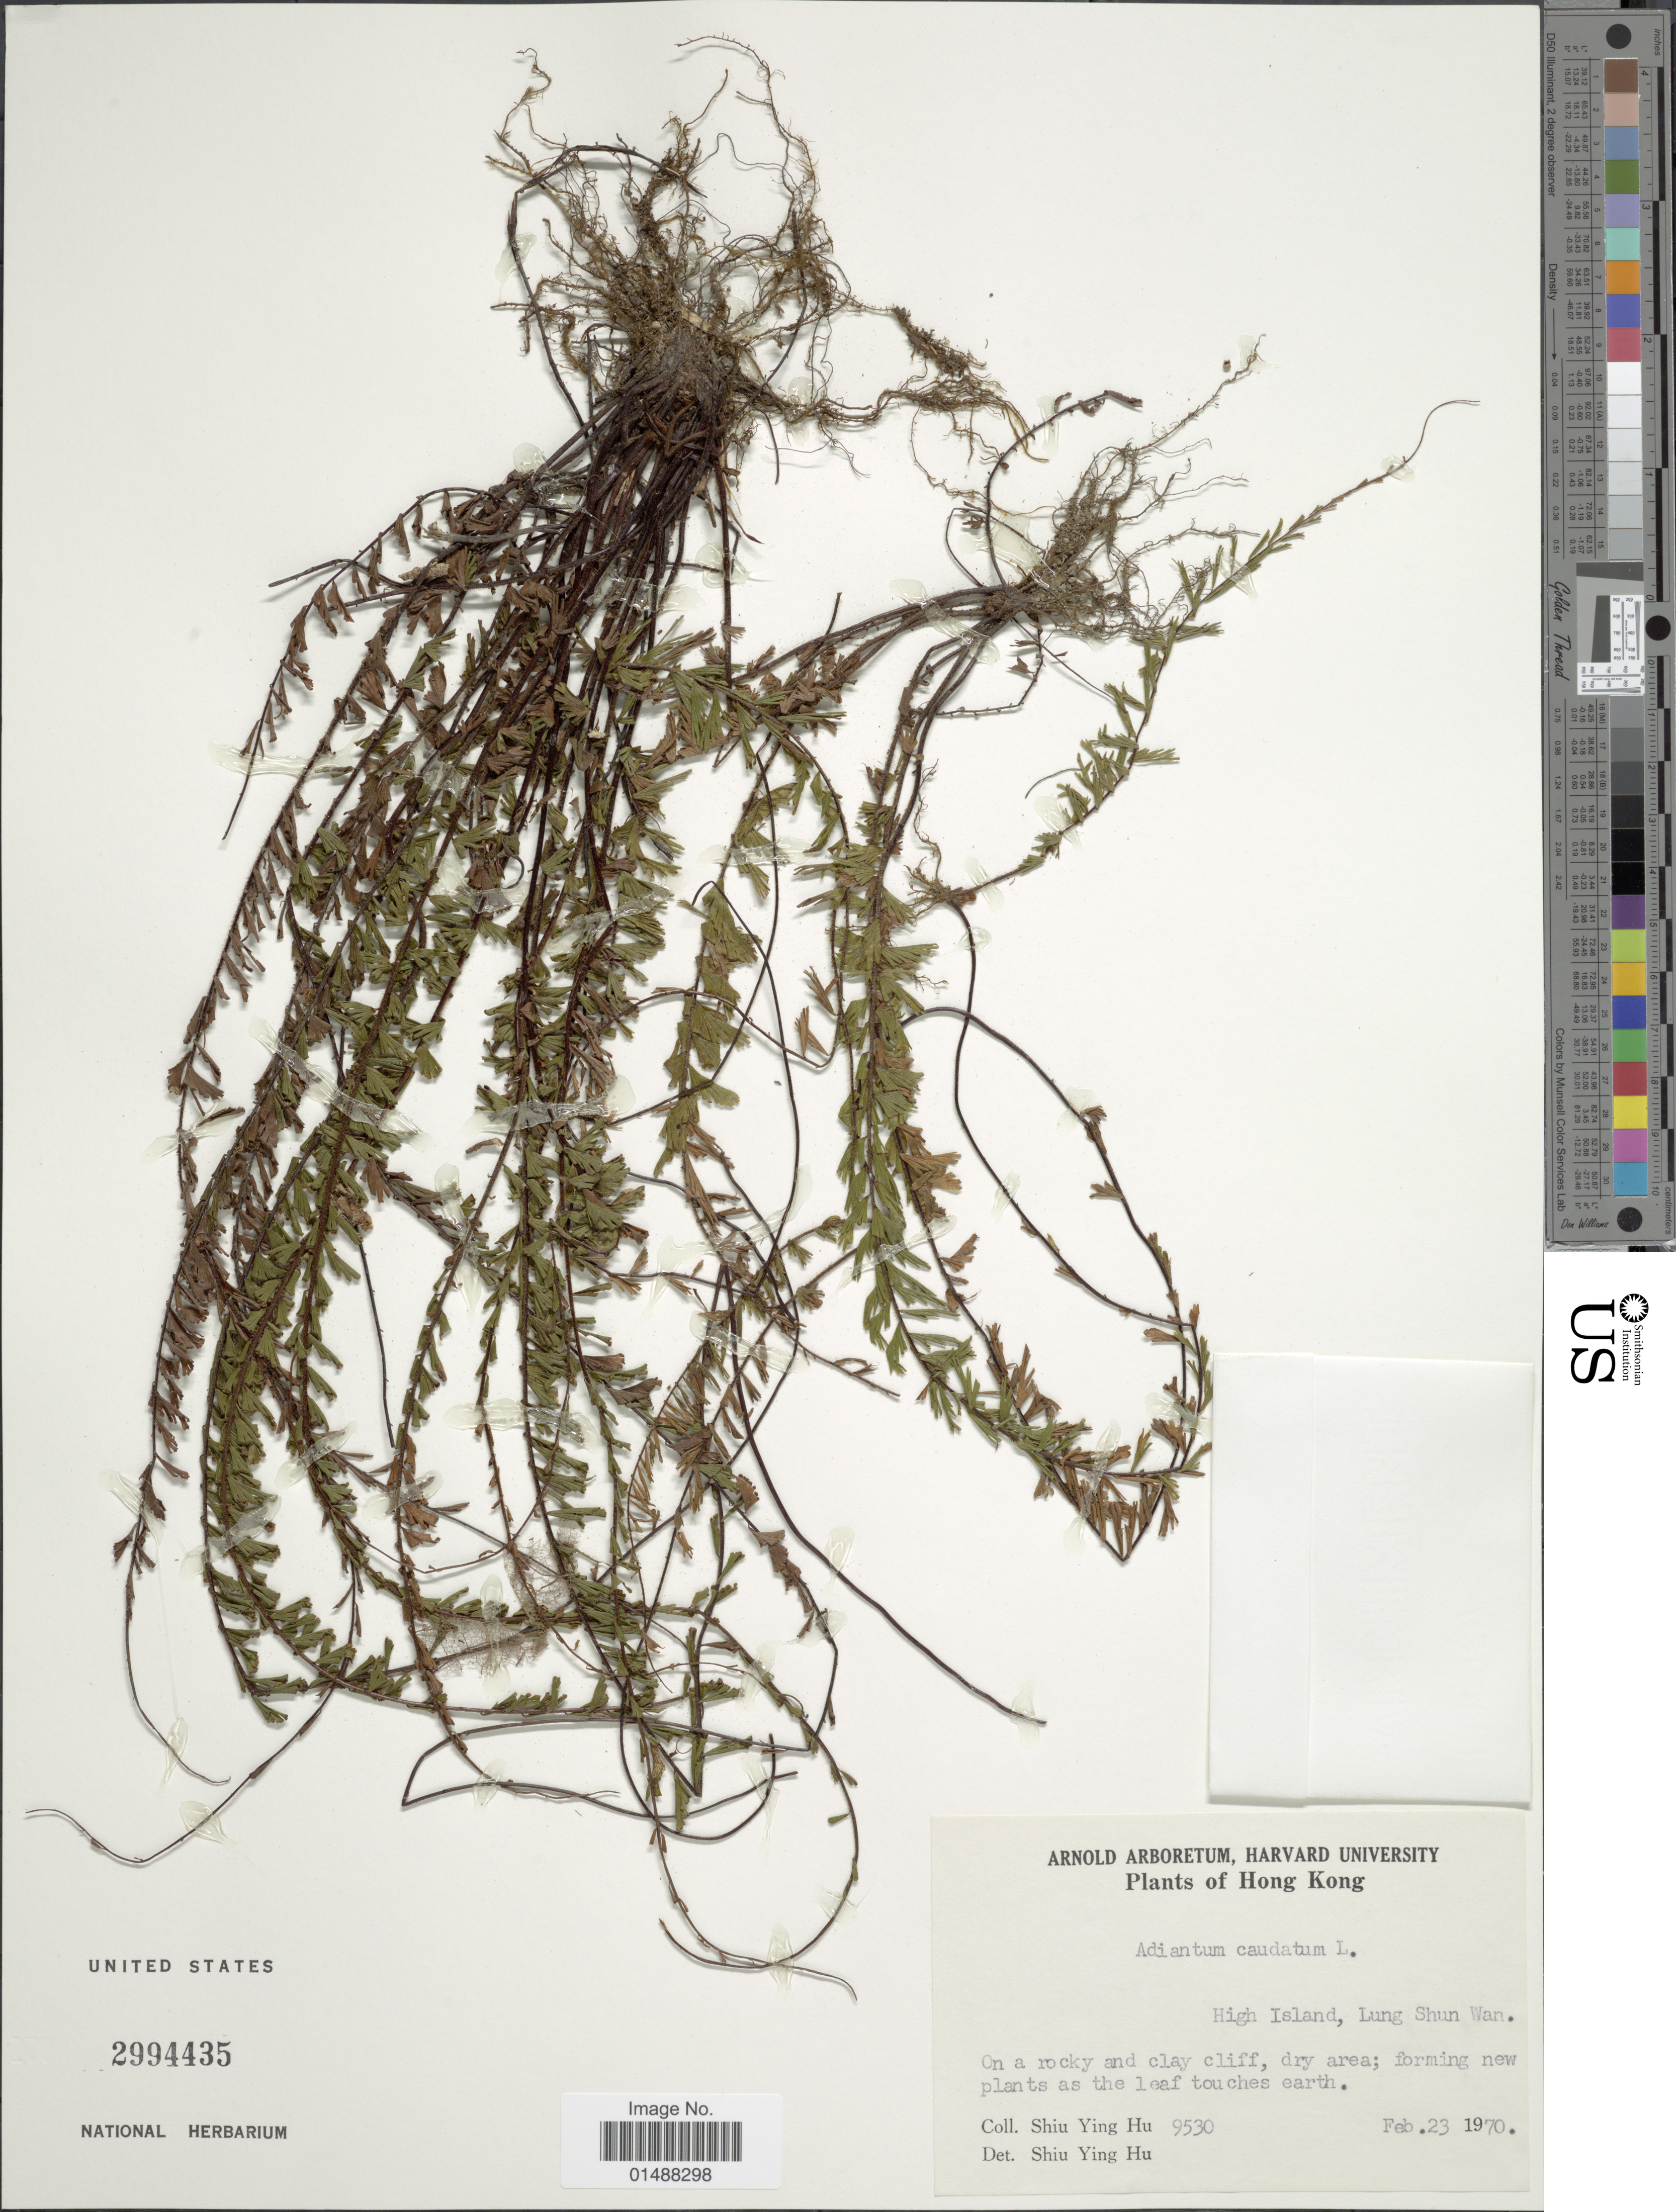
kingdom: Plantae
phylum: Tracheophyta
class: Polypodiopsida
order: Polypodiales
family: Pteridaceae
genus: Adiantum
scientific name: Adiantum caudatum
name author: L.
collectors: S. Y. Hu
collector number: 9530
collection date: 1970-02-23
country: China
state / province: Hong Kong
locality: Hong Kong, High Island, Lung Shun Wan.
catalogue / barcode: US 2994435